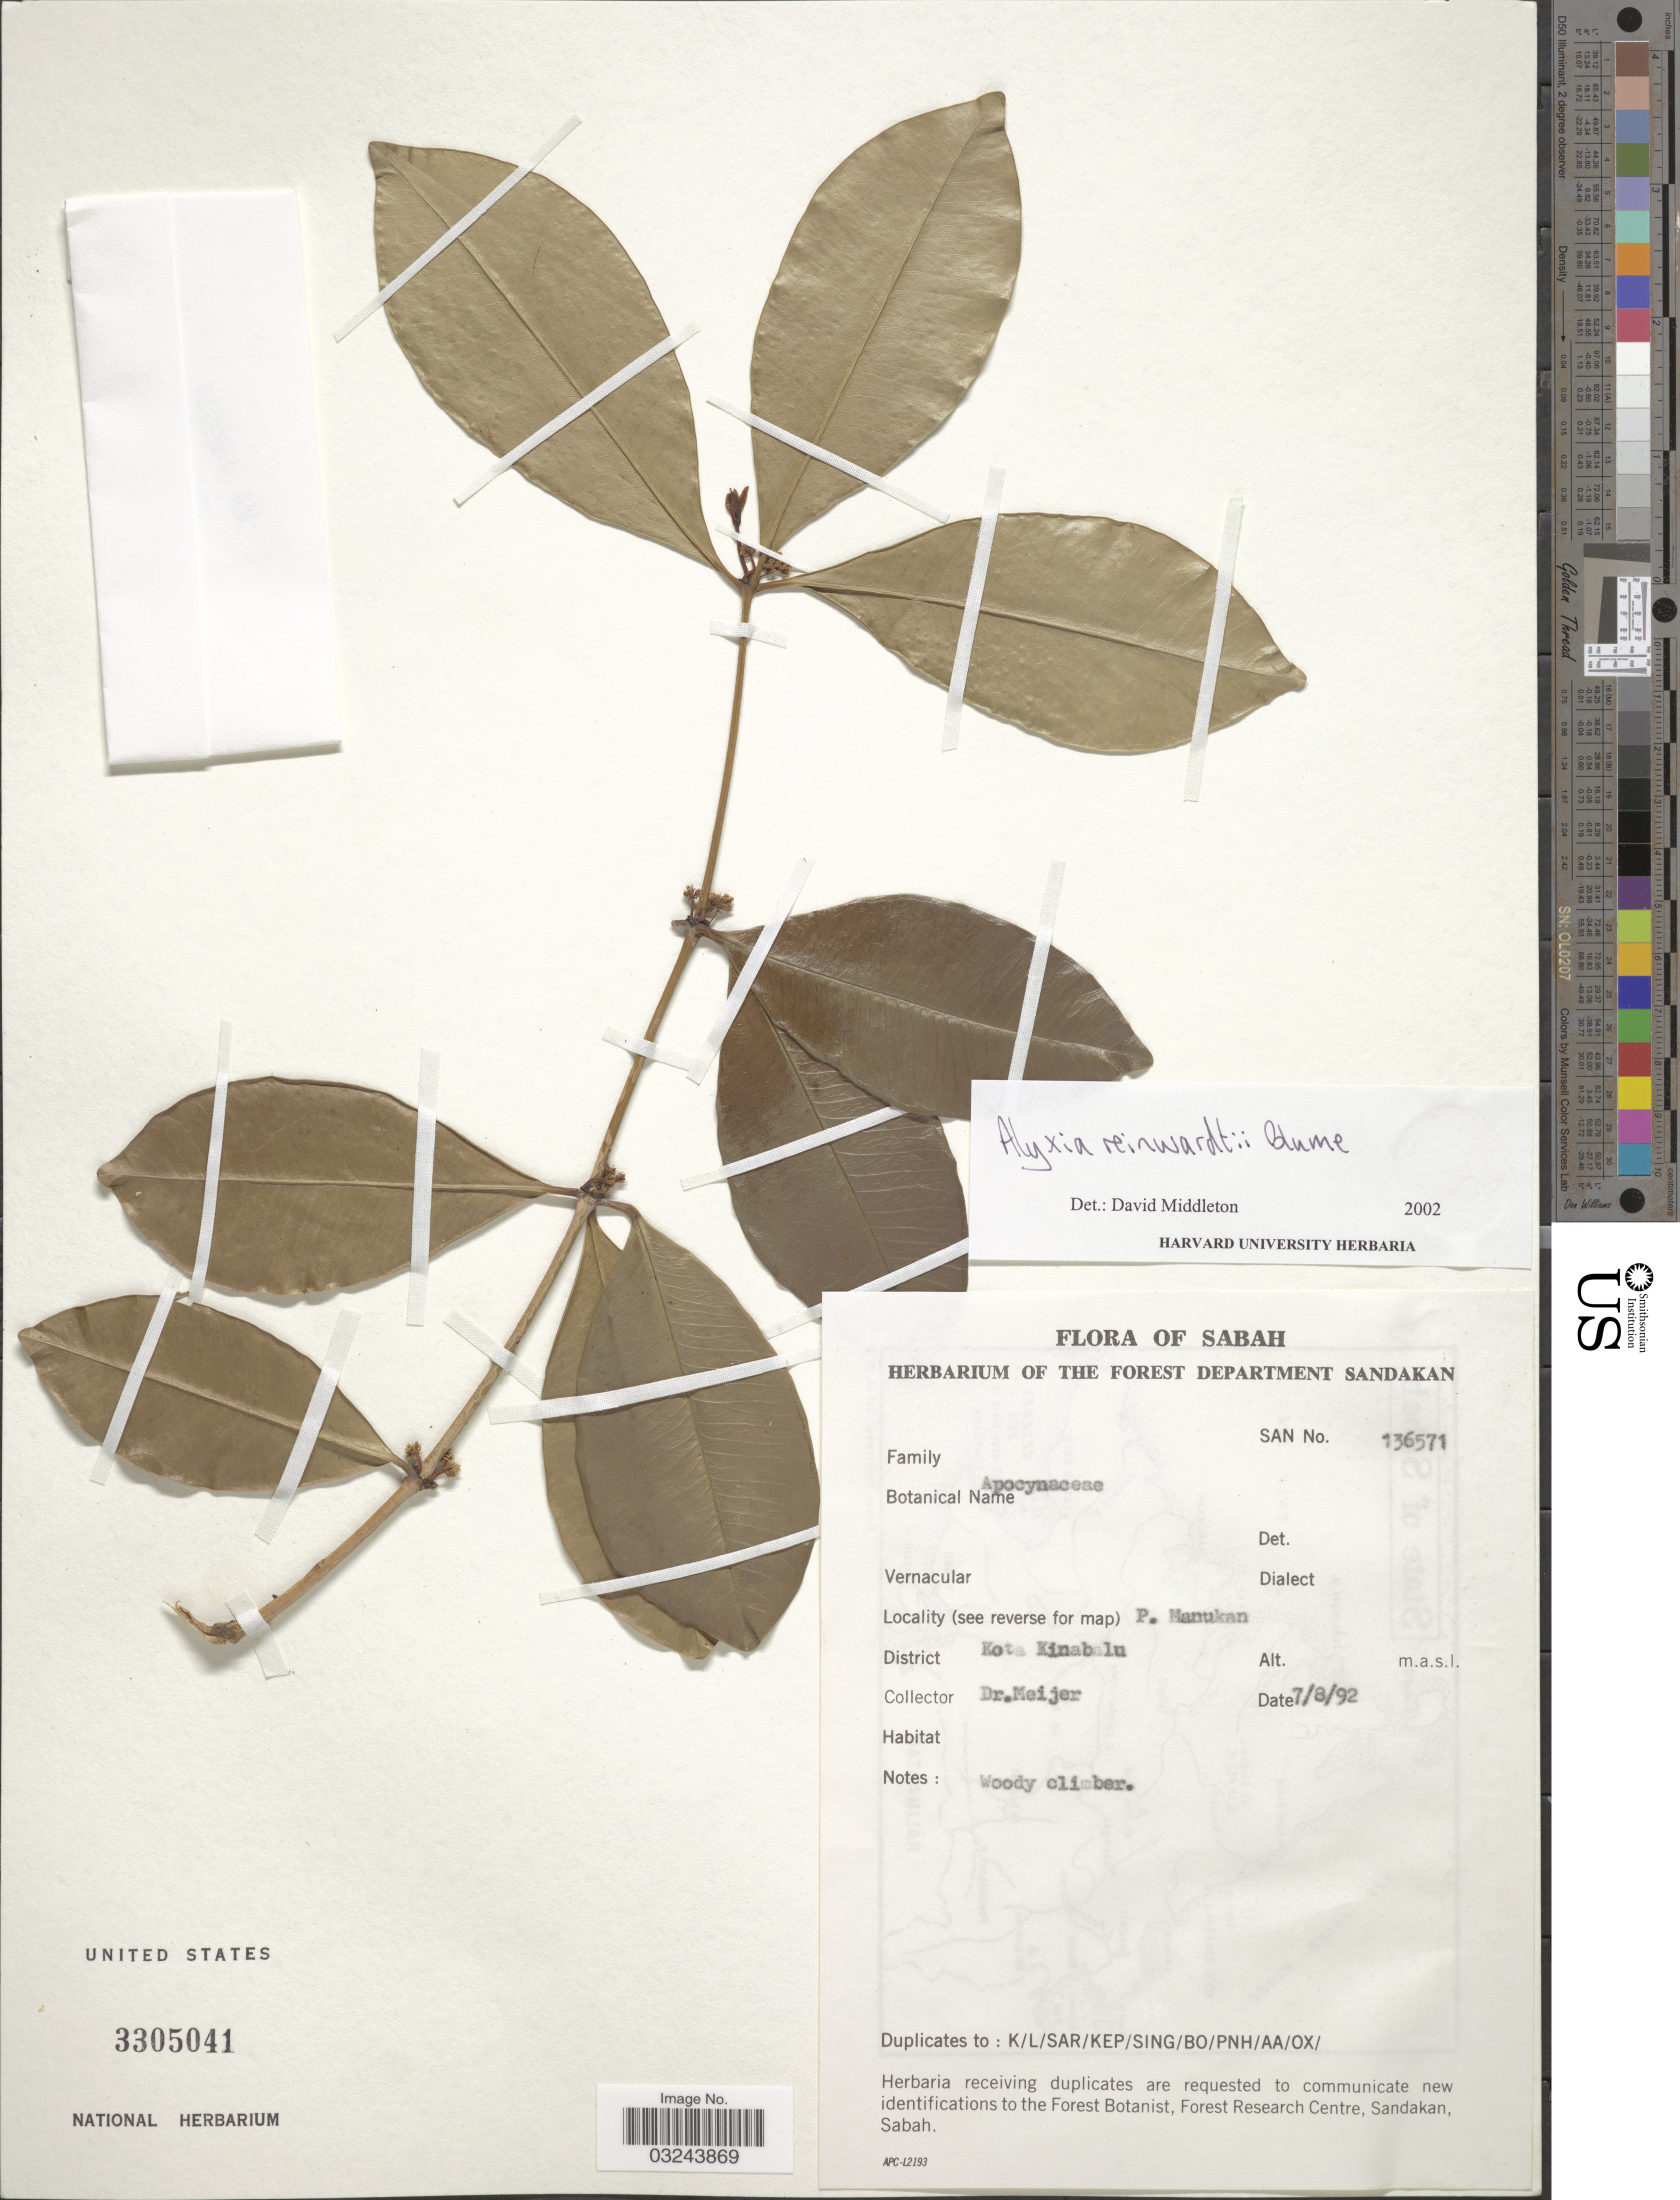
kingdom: Plantae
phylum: Tracheophyta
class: Magnoliopsida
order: Gentianales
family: Apocynaceae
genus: Alyxia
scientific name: Alyxia reinwardtii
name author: Blume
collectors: W. Meijer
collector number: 136571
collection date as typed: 7/8/92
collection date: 1992-08-07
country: Malaysia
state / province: Sabah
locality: P. Manukan. District Kota Kinabalu.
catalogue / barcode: US 3305041